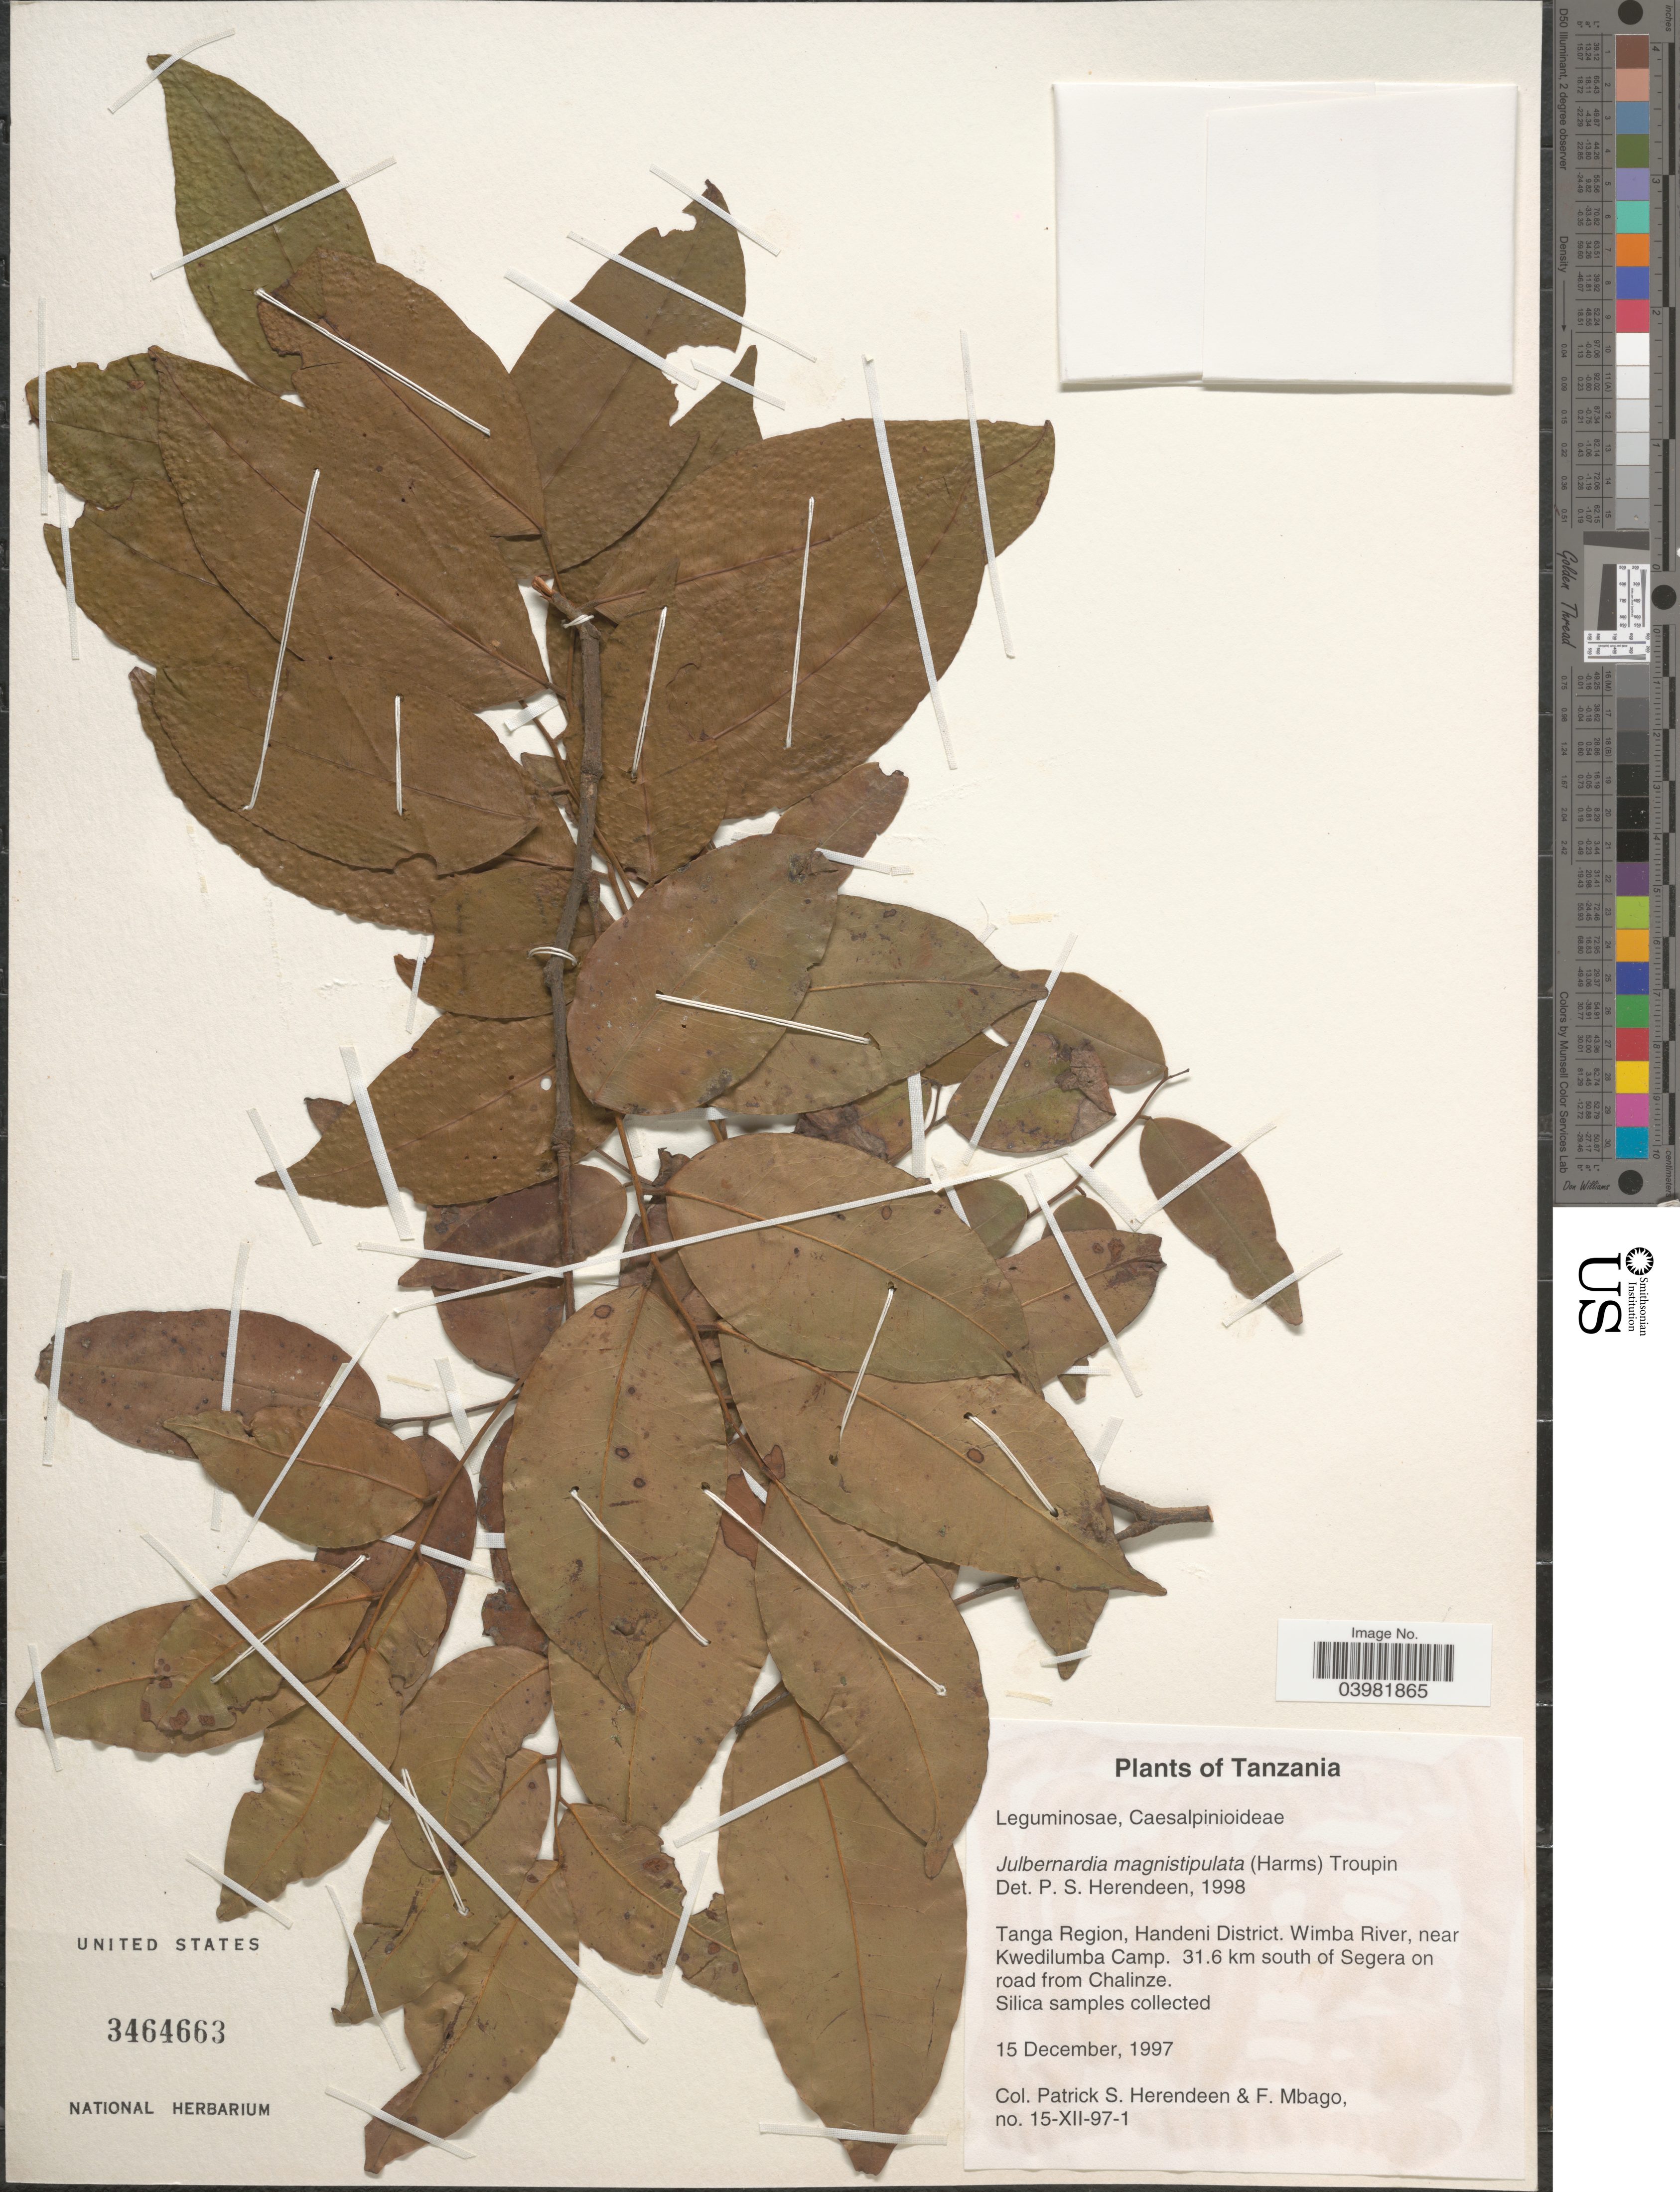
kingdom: Plantae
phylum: Tracheophyta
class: Magnoliopsida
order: Fabales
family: Fabaceae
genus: Julbernardia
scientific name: Julbernardia magnistipulata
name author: (Harms) Troupin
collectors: P. S. Herendeen & F. Mbago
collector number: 15-XII-97-1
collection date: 1997-12-15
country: Tanzania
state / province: Tanga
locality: Tanga Region, Handeni District. Wimba River, near Kwedilumba Camp. 31.6 km south of Segera on road from Chalinze.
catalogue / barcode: US 3464663